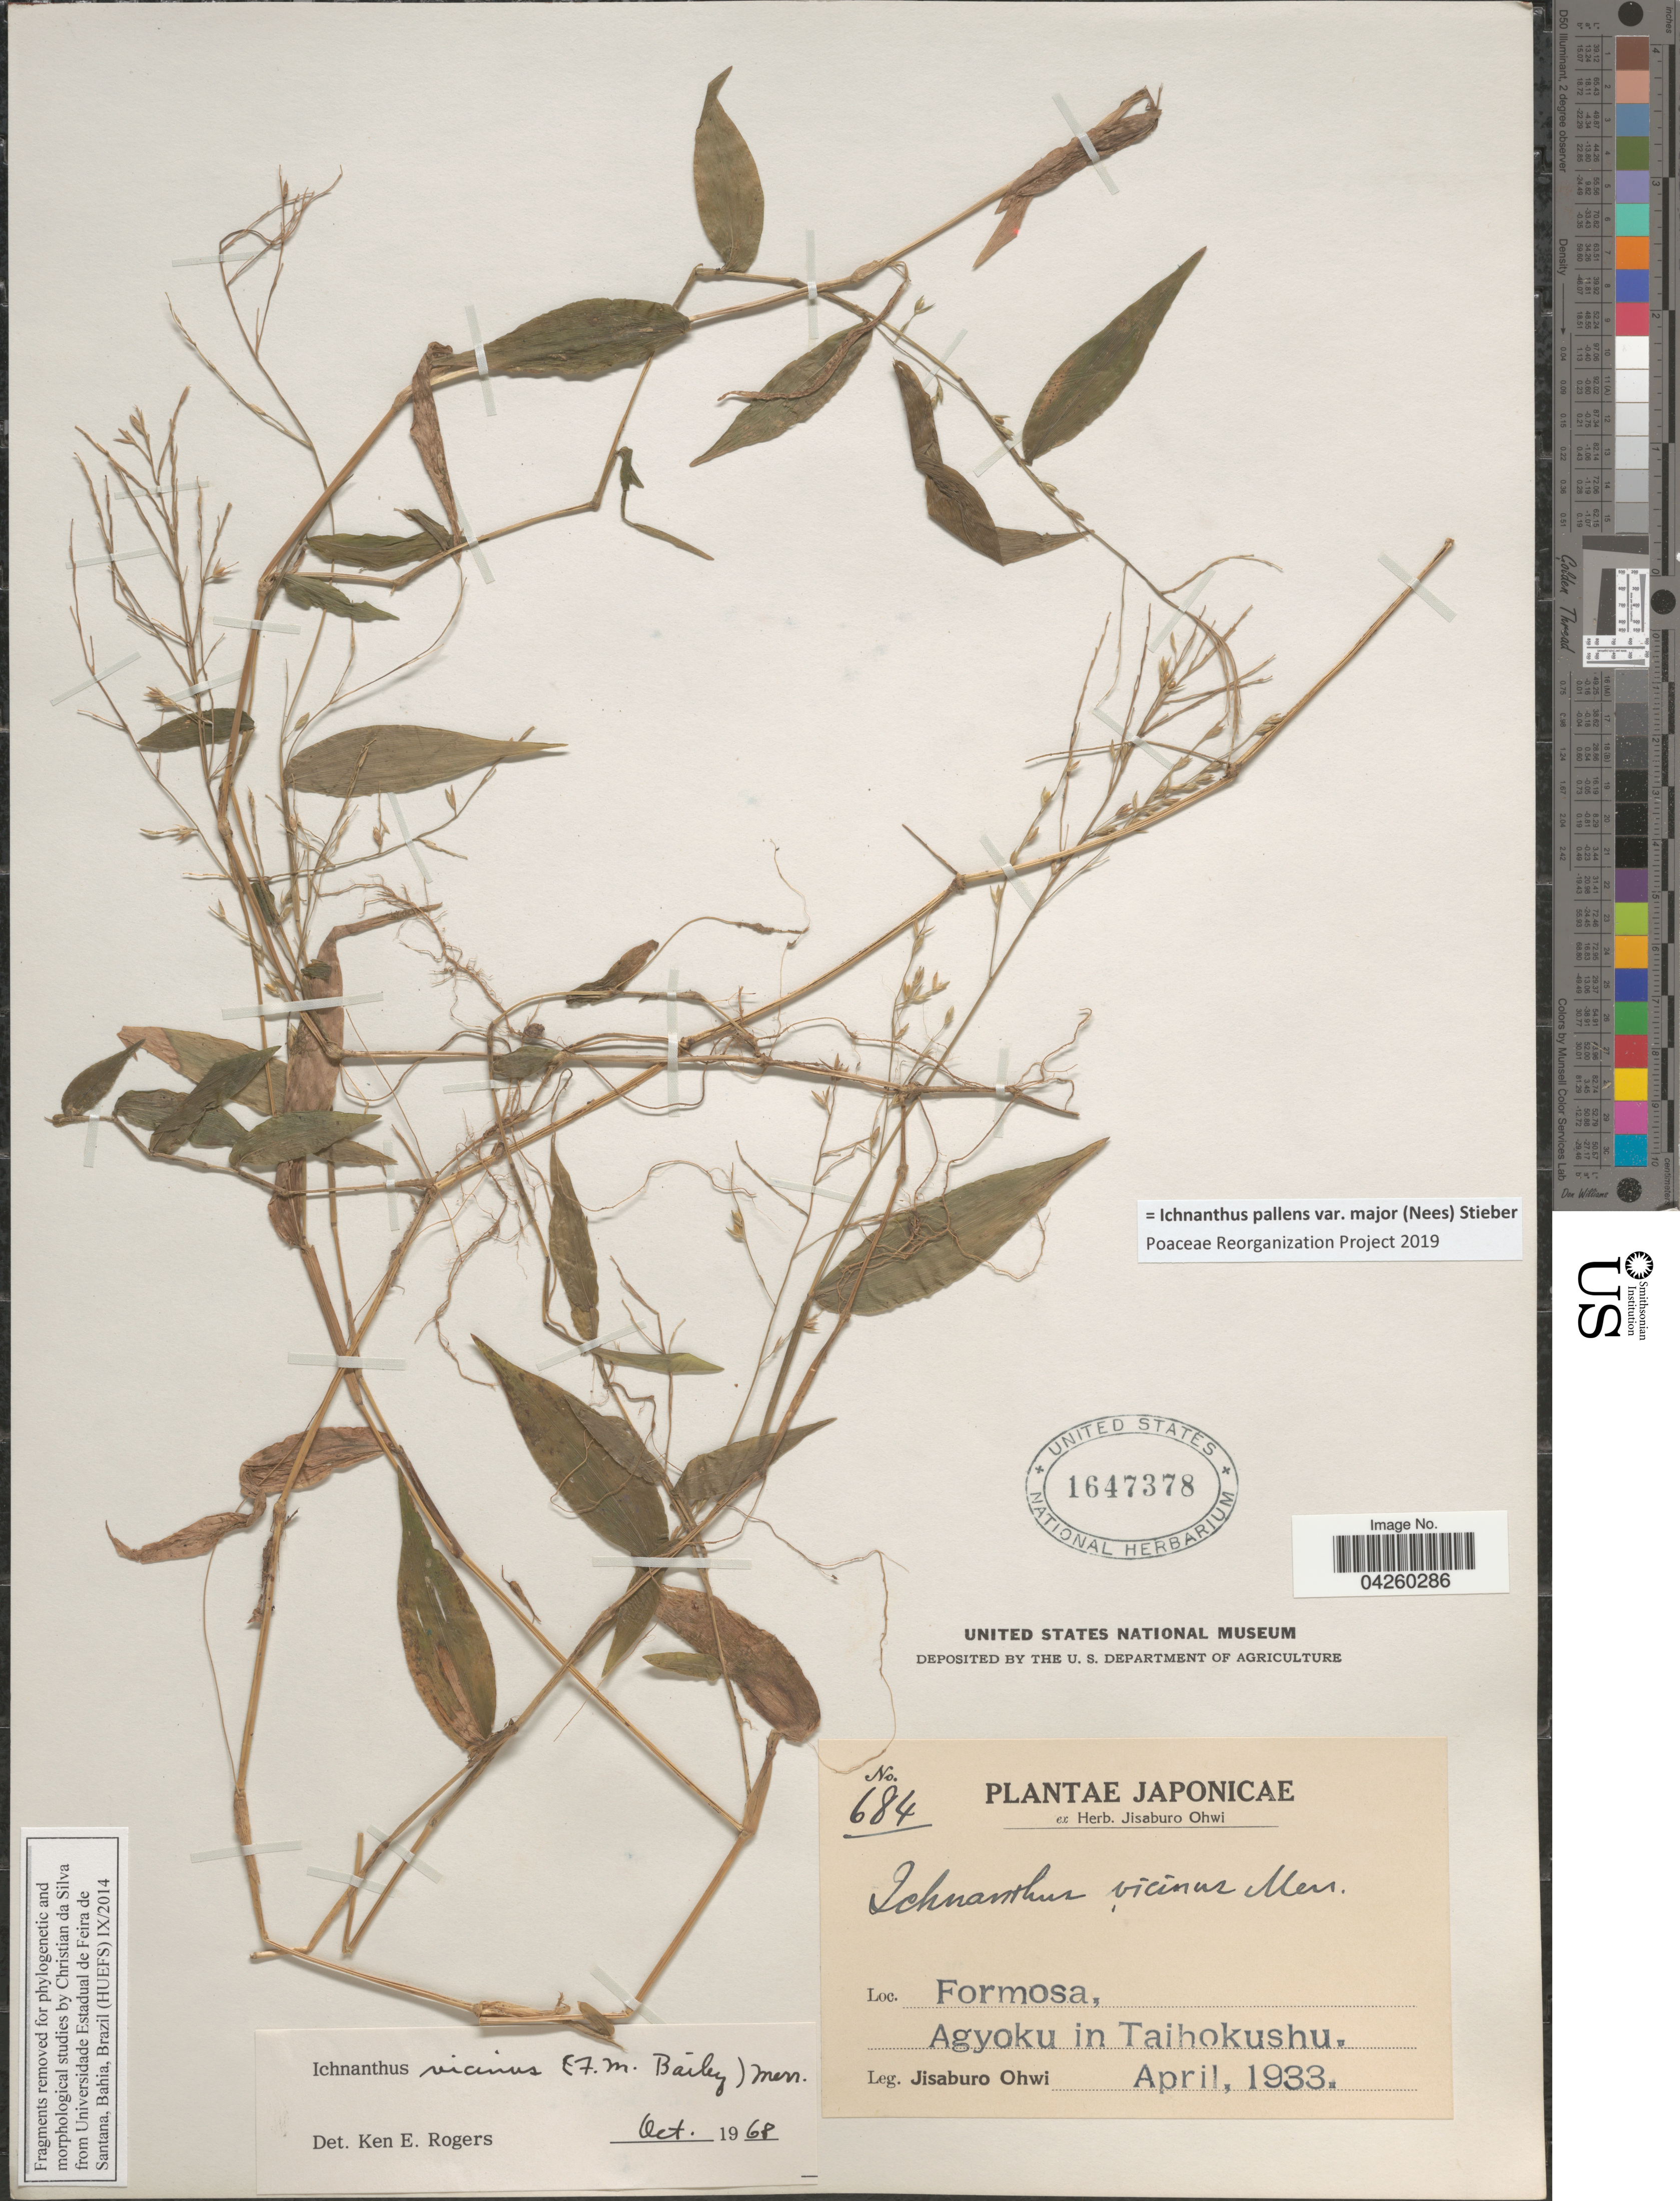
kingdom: Plantae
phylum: Tracheophyta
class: Liliopsida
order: Poales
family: Poaceae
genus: Ichnanthus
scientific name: Ichnanthus pallens var. major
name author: (Nees) Stieber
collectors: J. Ohwi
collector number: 684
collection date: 1933-04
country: Taiwan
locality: Formosa, Agyoku in Taihokushu.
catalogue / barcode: US 1647378